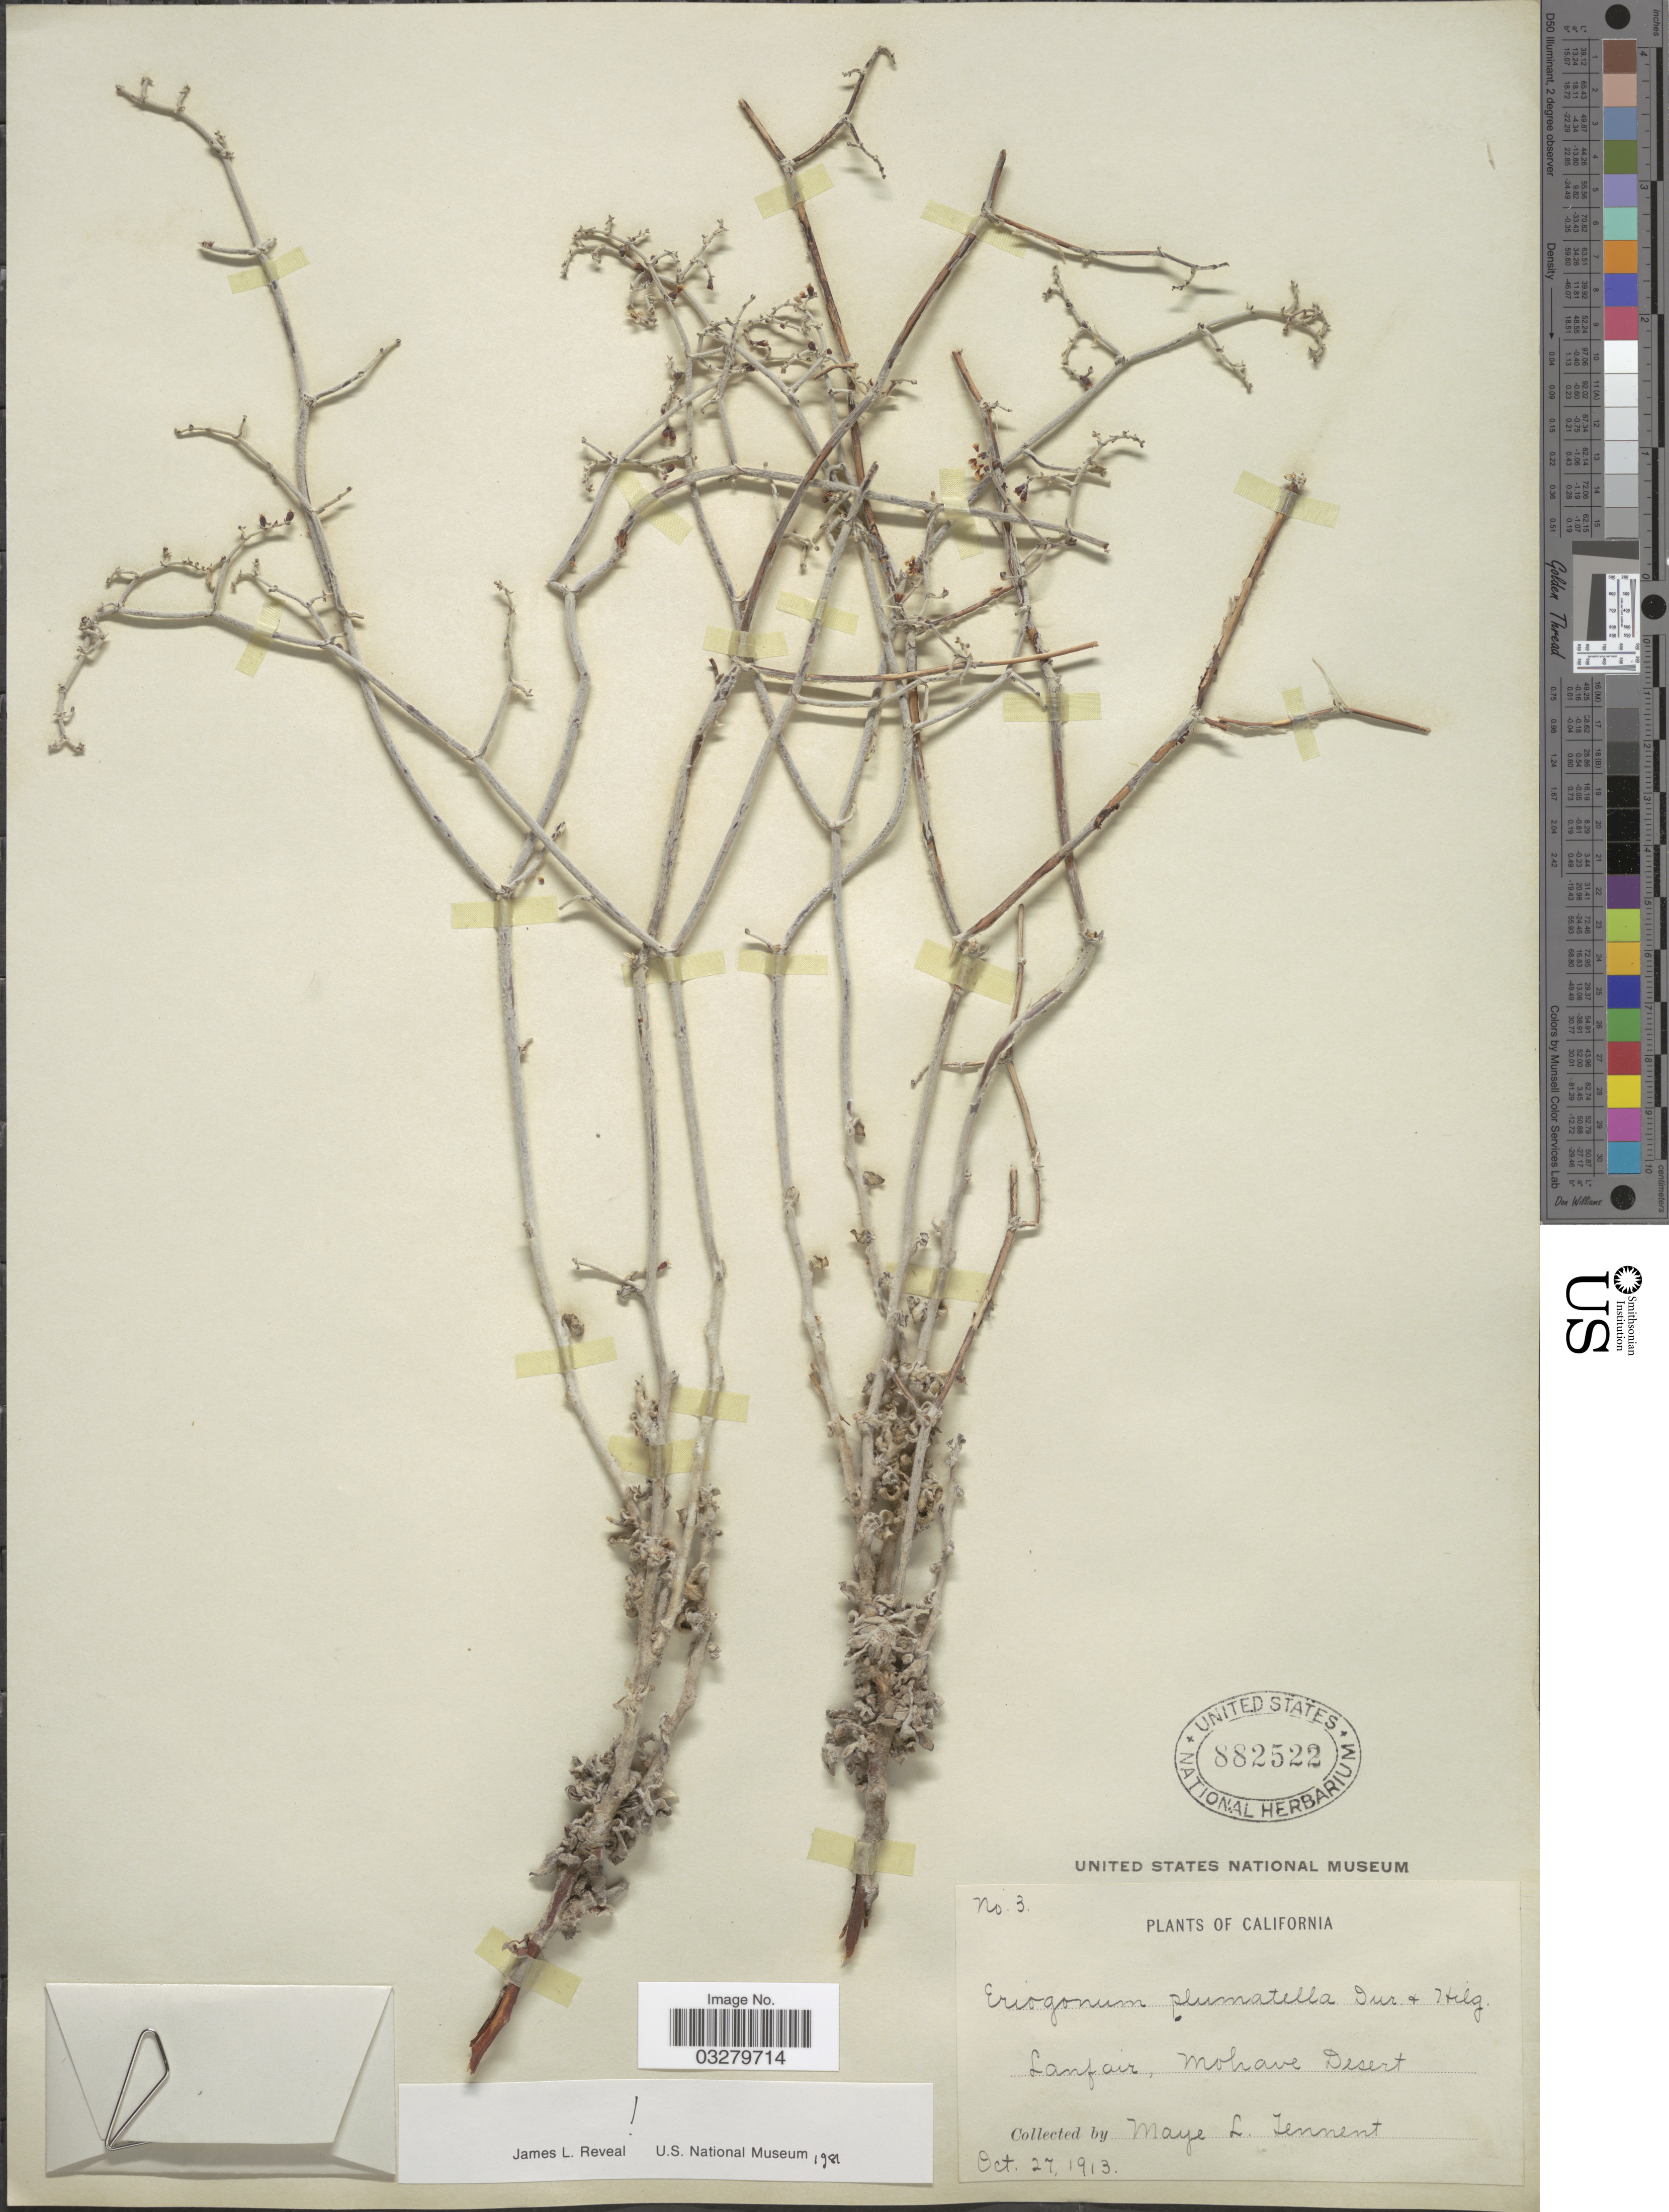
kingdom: Plantae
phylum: Tracheophyta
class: Magnoliopsida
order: Caryophyllales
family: Polygonaceae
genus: Eriogonum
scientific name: Eriogonum plumatella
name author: Durand & Hilg.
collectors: M. Tennent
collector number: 3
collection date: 1913-10-27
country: United States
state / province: California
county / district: Kern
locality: Lanfair, Mohave Desert.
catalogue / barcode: US 882522